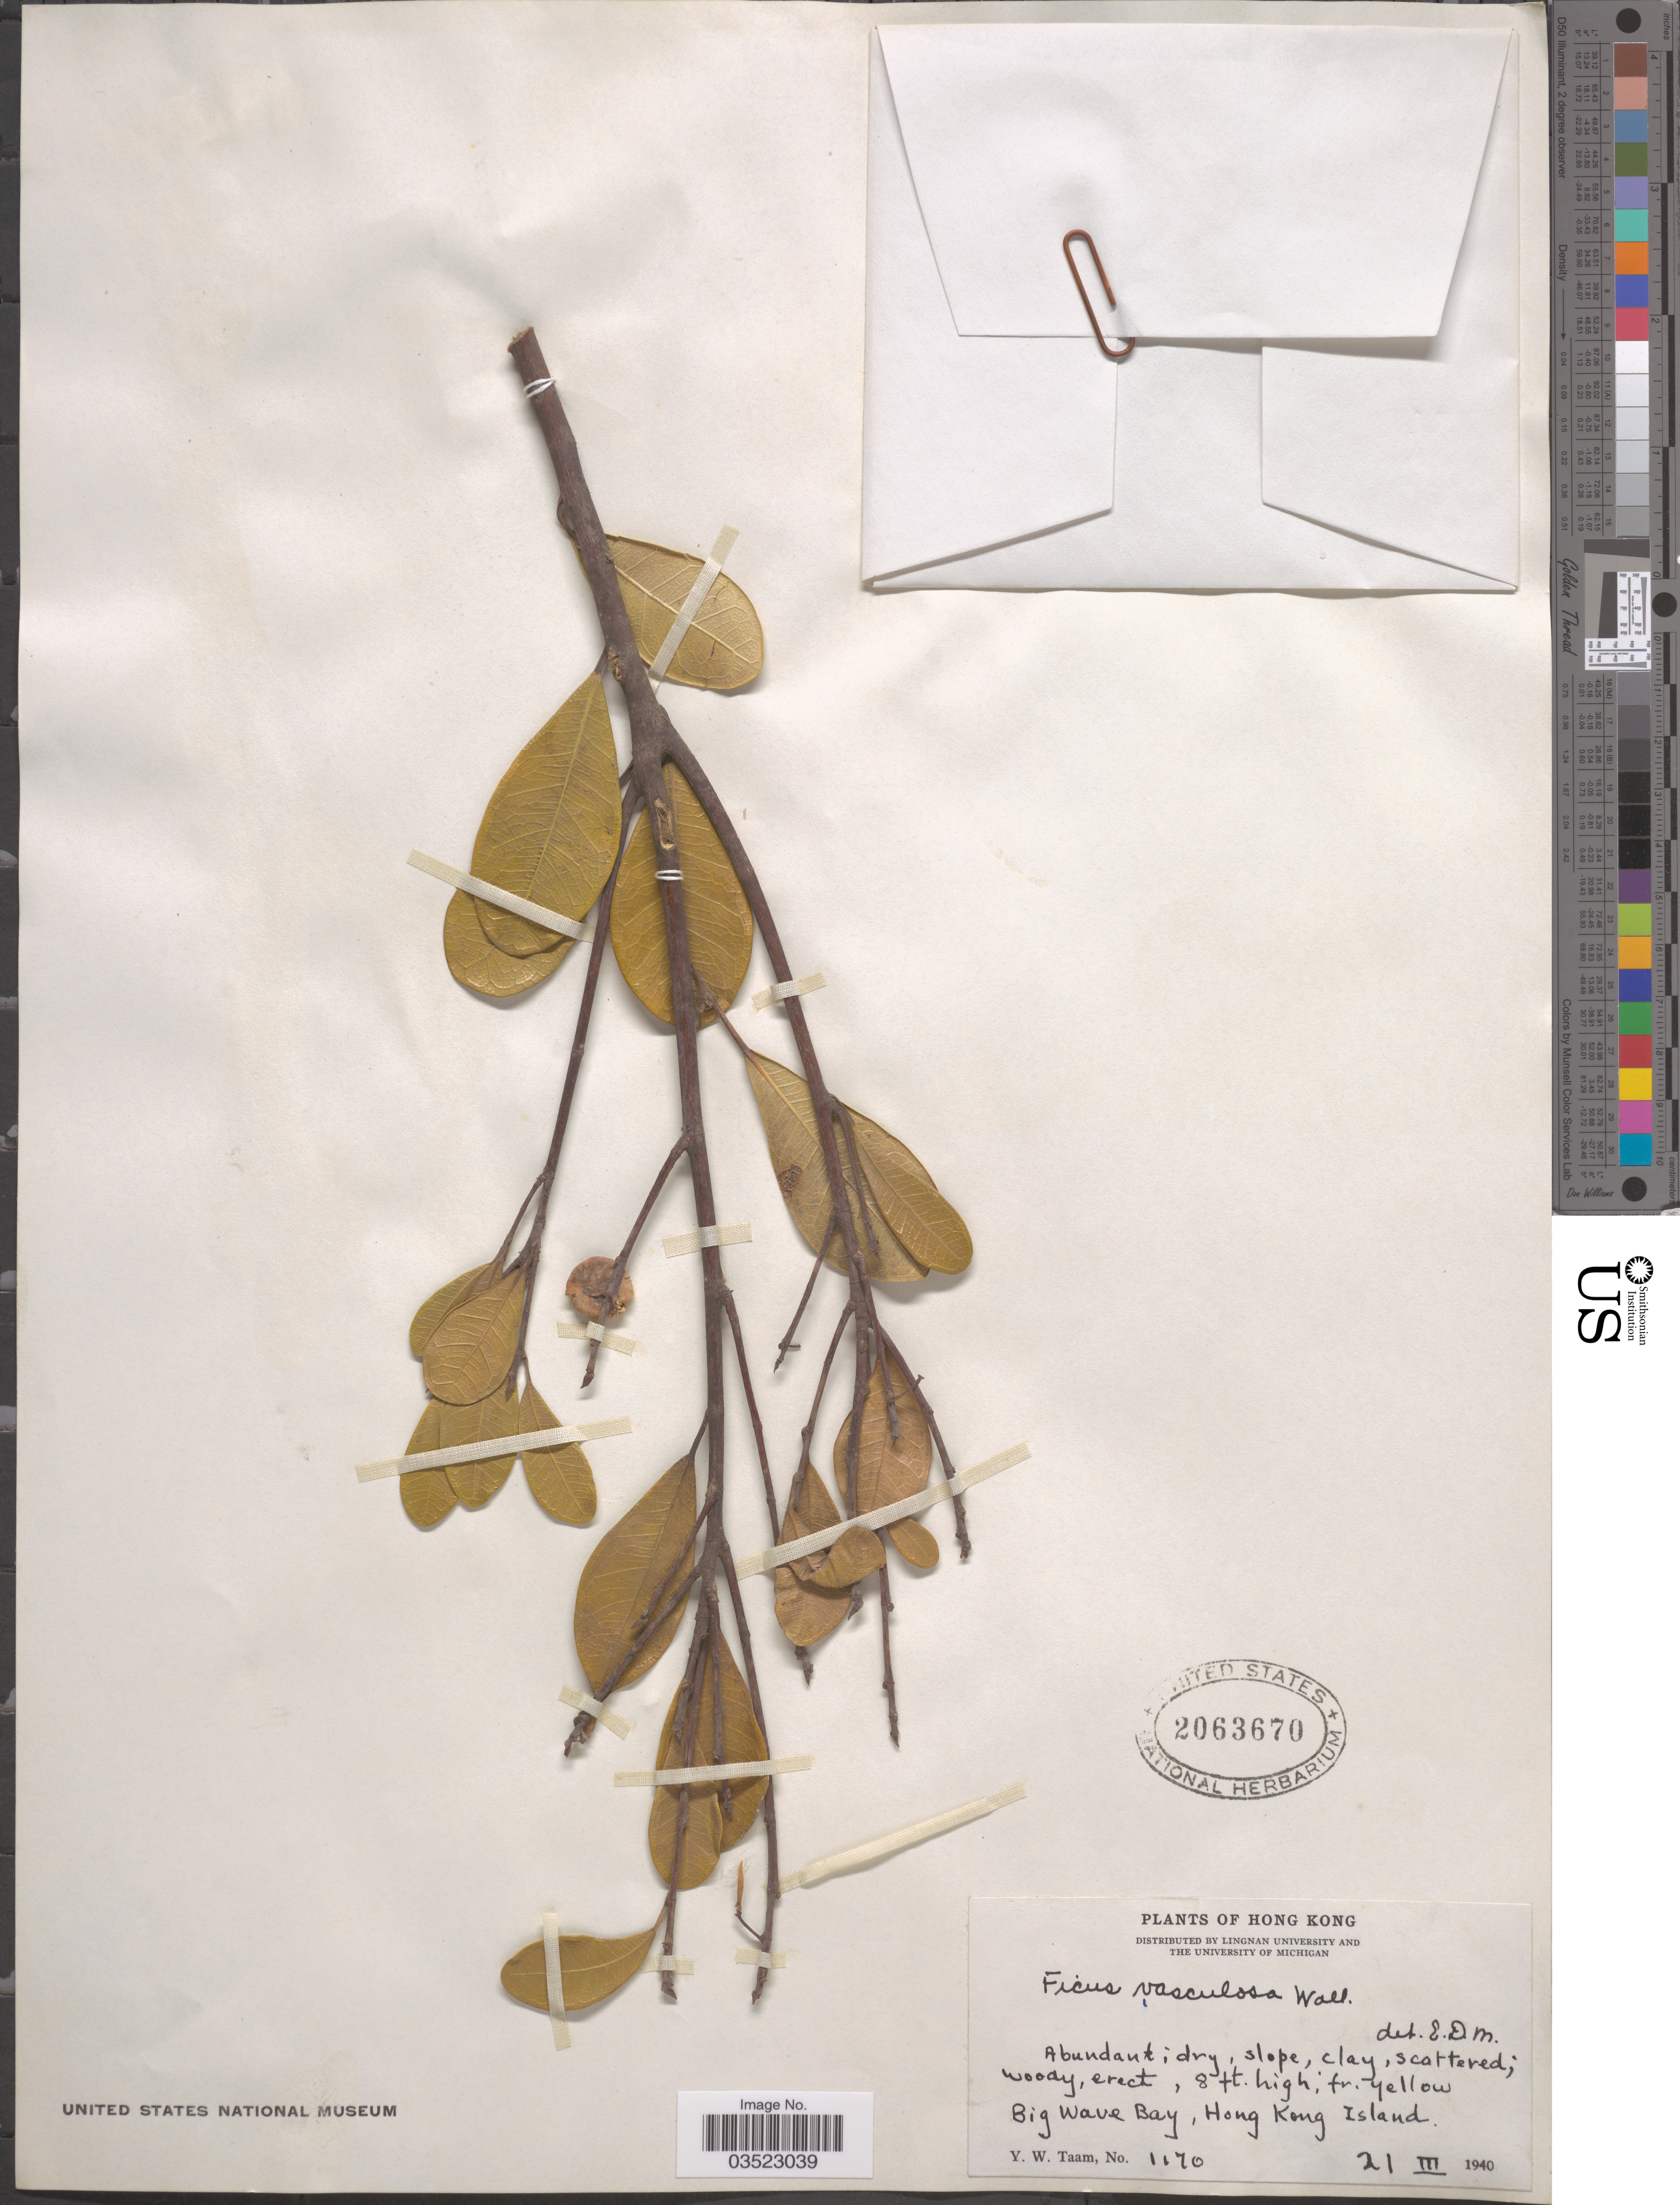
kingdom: Plantae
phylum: Tracheophyta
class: Magnoliopsida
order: Rosales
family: Moraceae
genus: Ficus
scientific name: Ficus vasculosa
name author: Wall. ex Miq.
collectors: Y. W. Taam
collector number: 1170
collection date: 1940-03-21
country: China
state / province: Hong Kong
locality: Big Wave Bay, Hong Kong Island.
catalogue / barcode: US 2063670